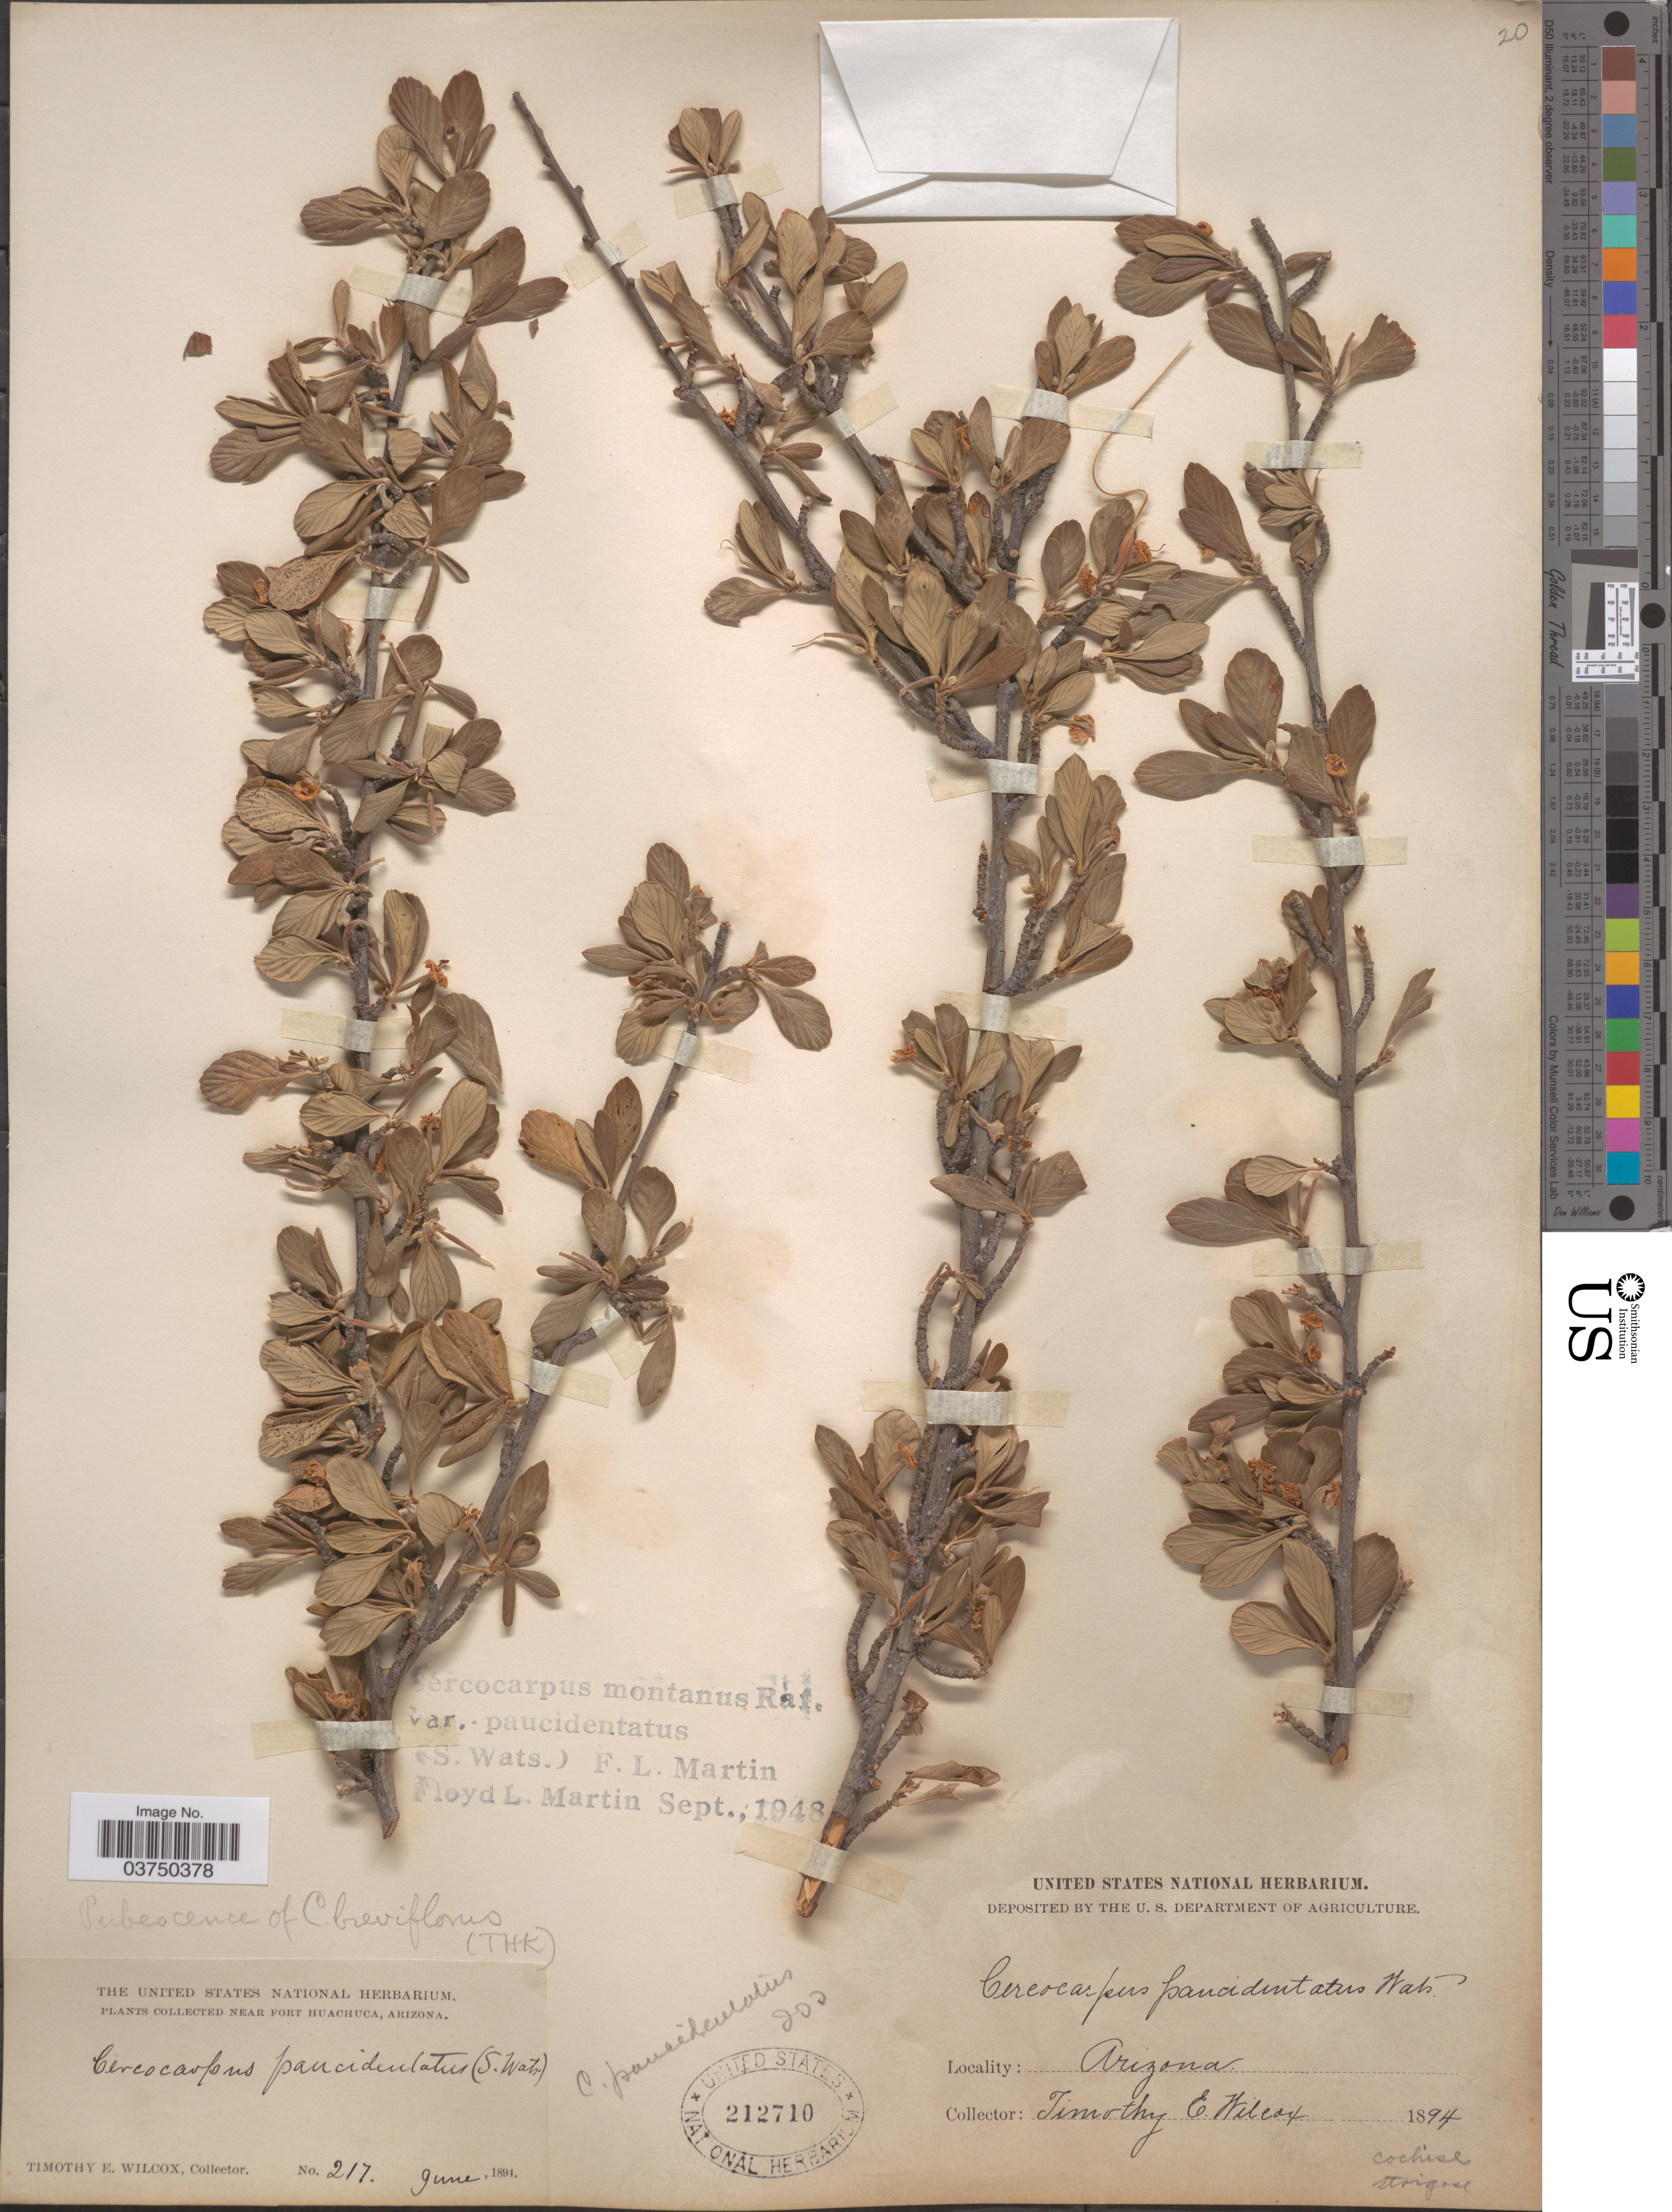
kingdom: Plantae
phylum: Tracheophyta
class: Magnoliopsida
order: Rosales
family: Rosaceae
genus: Cercocarpus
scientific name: Cercocarpus montanus var. paucidentatus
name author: (S. Watson) F.L. Martin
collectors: T. E. Wilcox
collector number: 217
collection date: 1894-06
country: United States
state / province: Arizona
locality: Near Fort Huachuca.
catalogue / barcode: US 212710